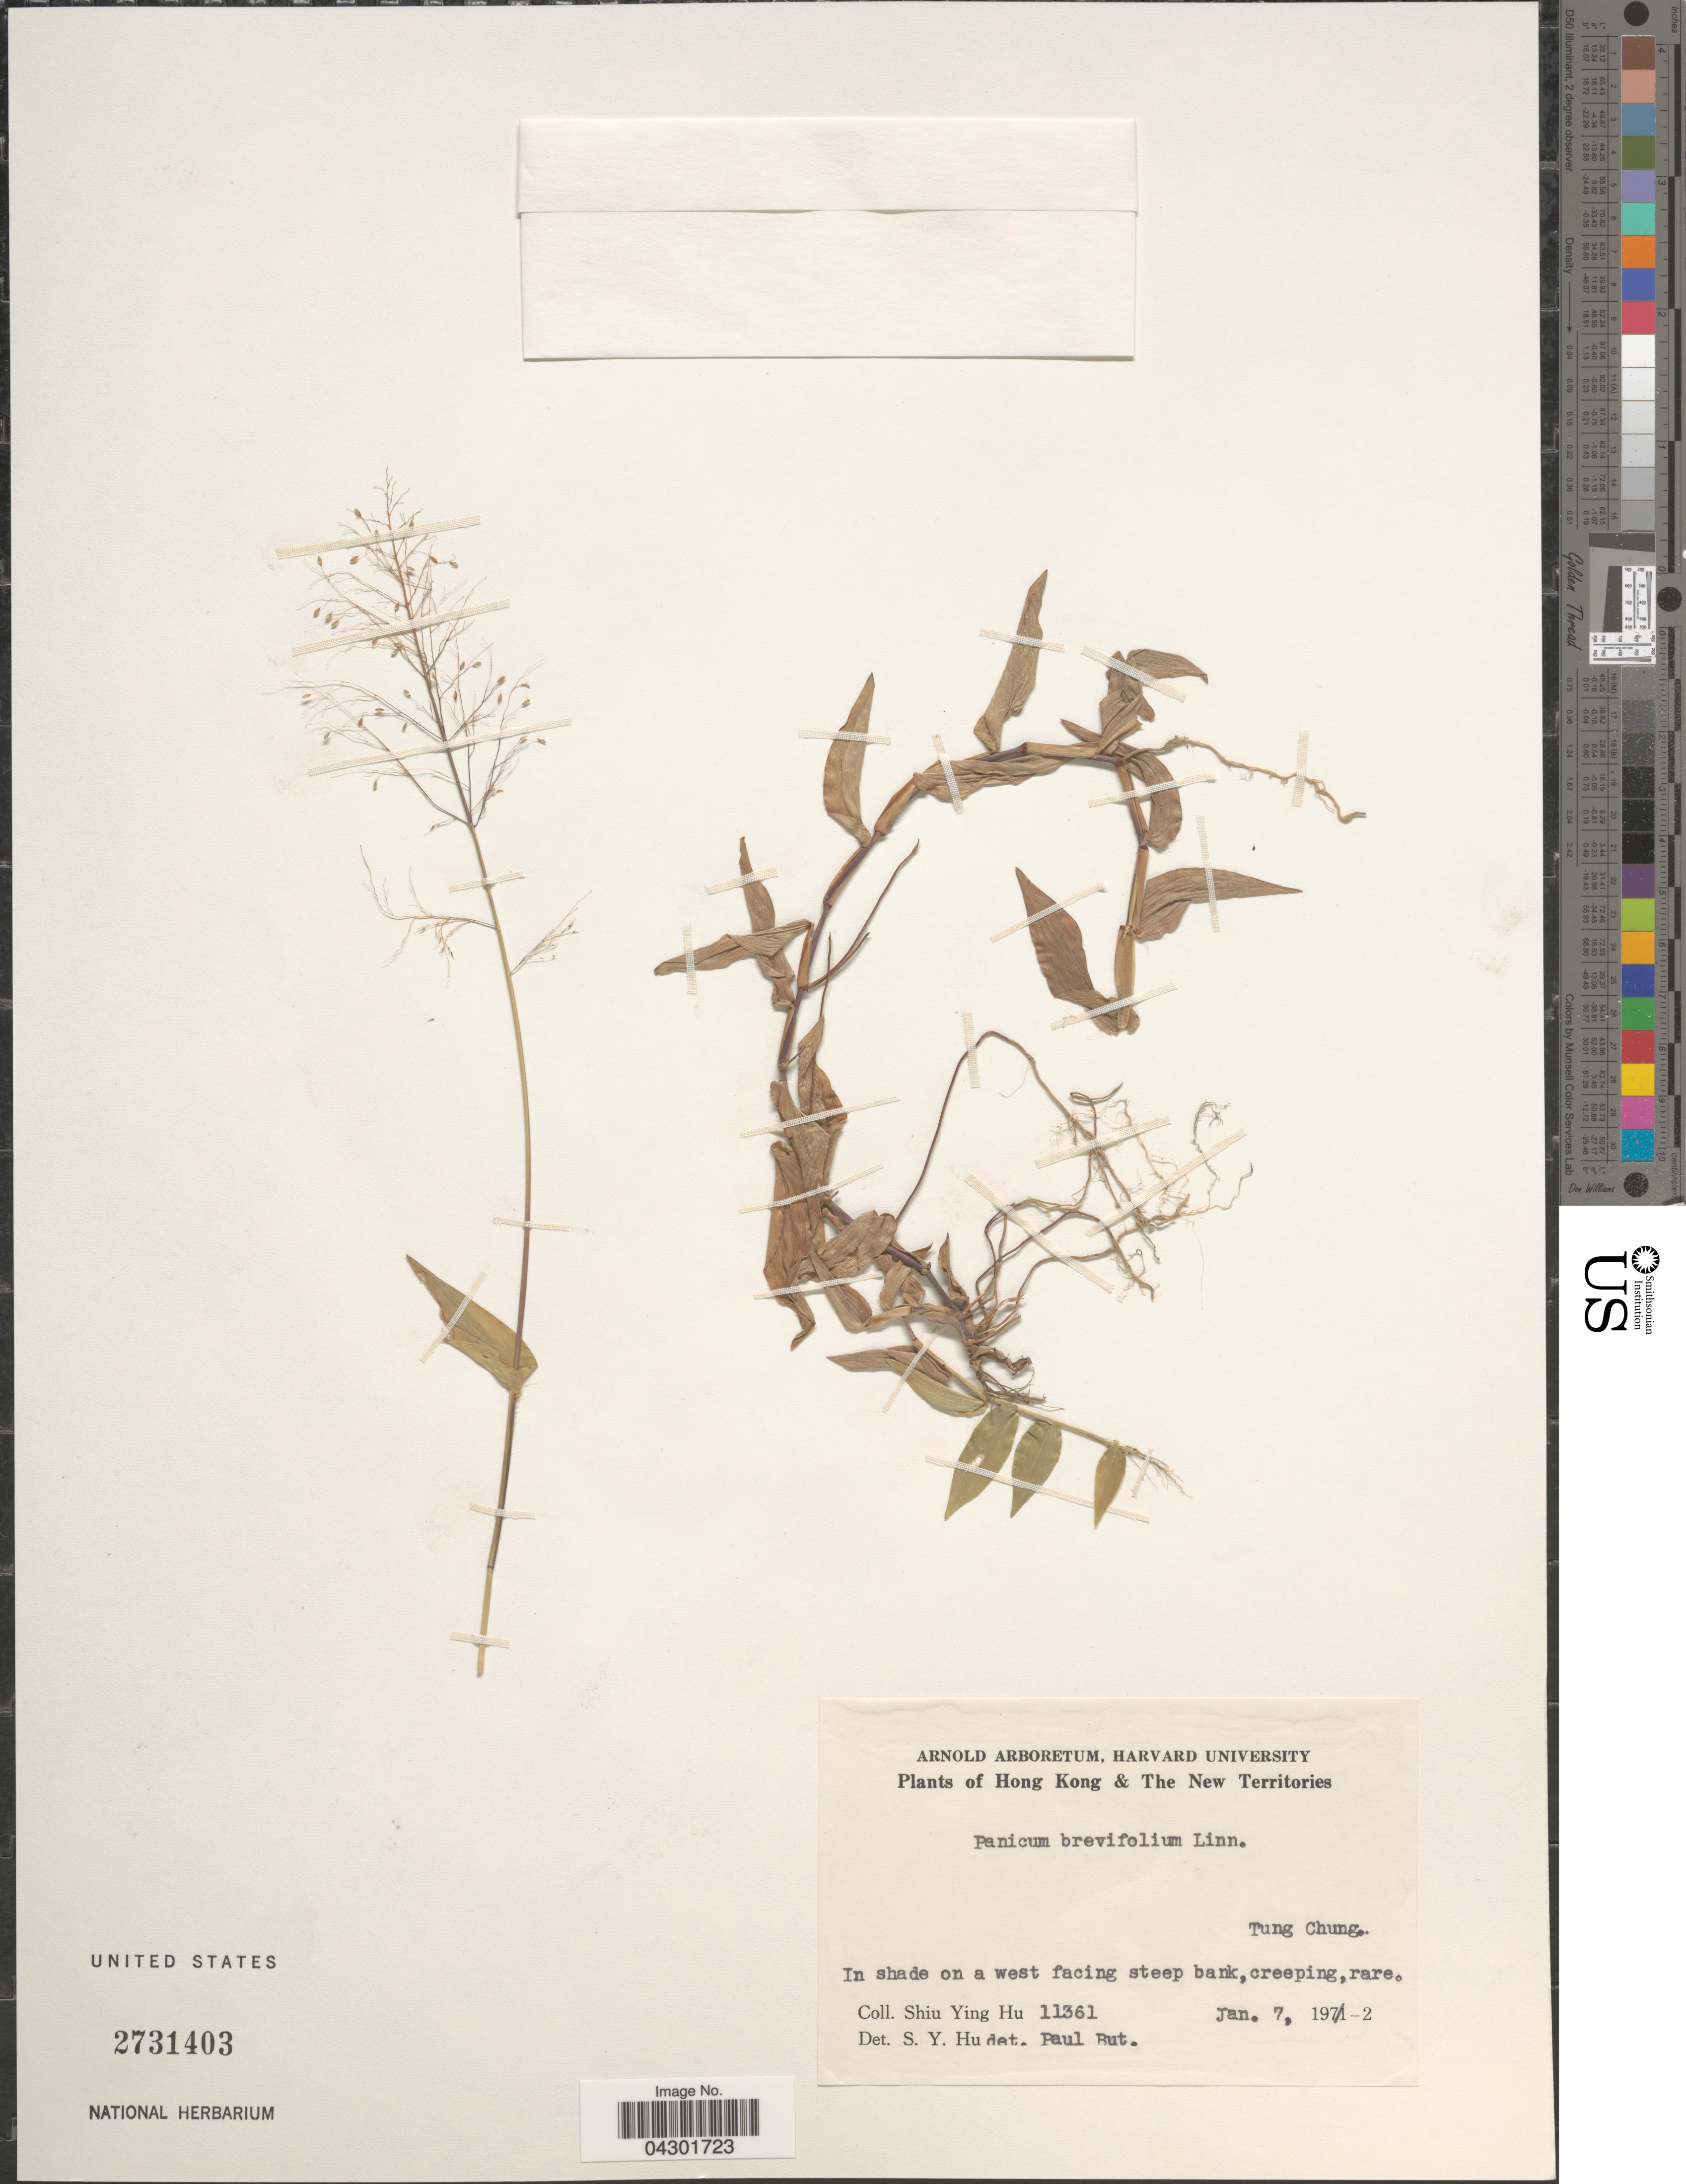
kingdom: Plantae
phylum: Tracheophyta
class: Liliopsida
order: Poales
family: Poaceae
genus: Panicum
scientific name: Panicum brevifolium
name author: L.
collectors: S. Y. Hu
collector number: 11361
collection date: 1972-01-07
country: China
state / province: Hong Kong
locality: Hong Kong & The New Territories. Tung Chung. In shade on a west facing steep bank.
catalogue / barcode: US 2731403